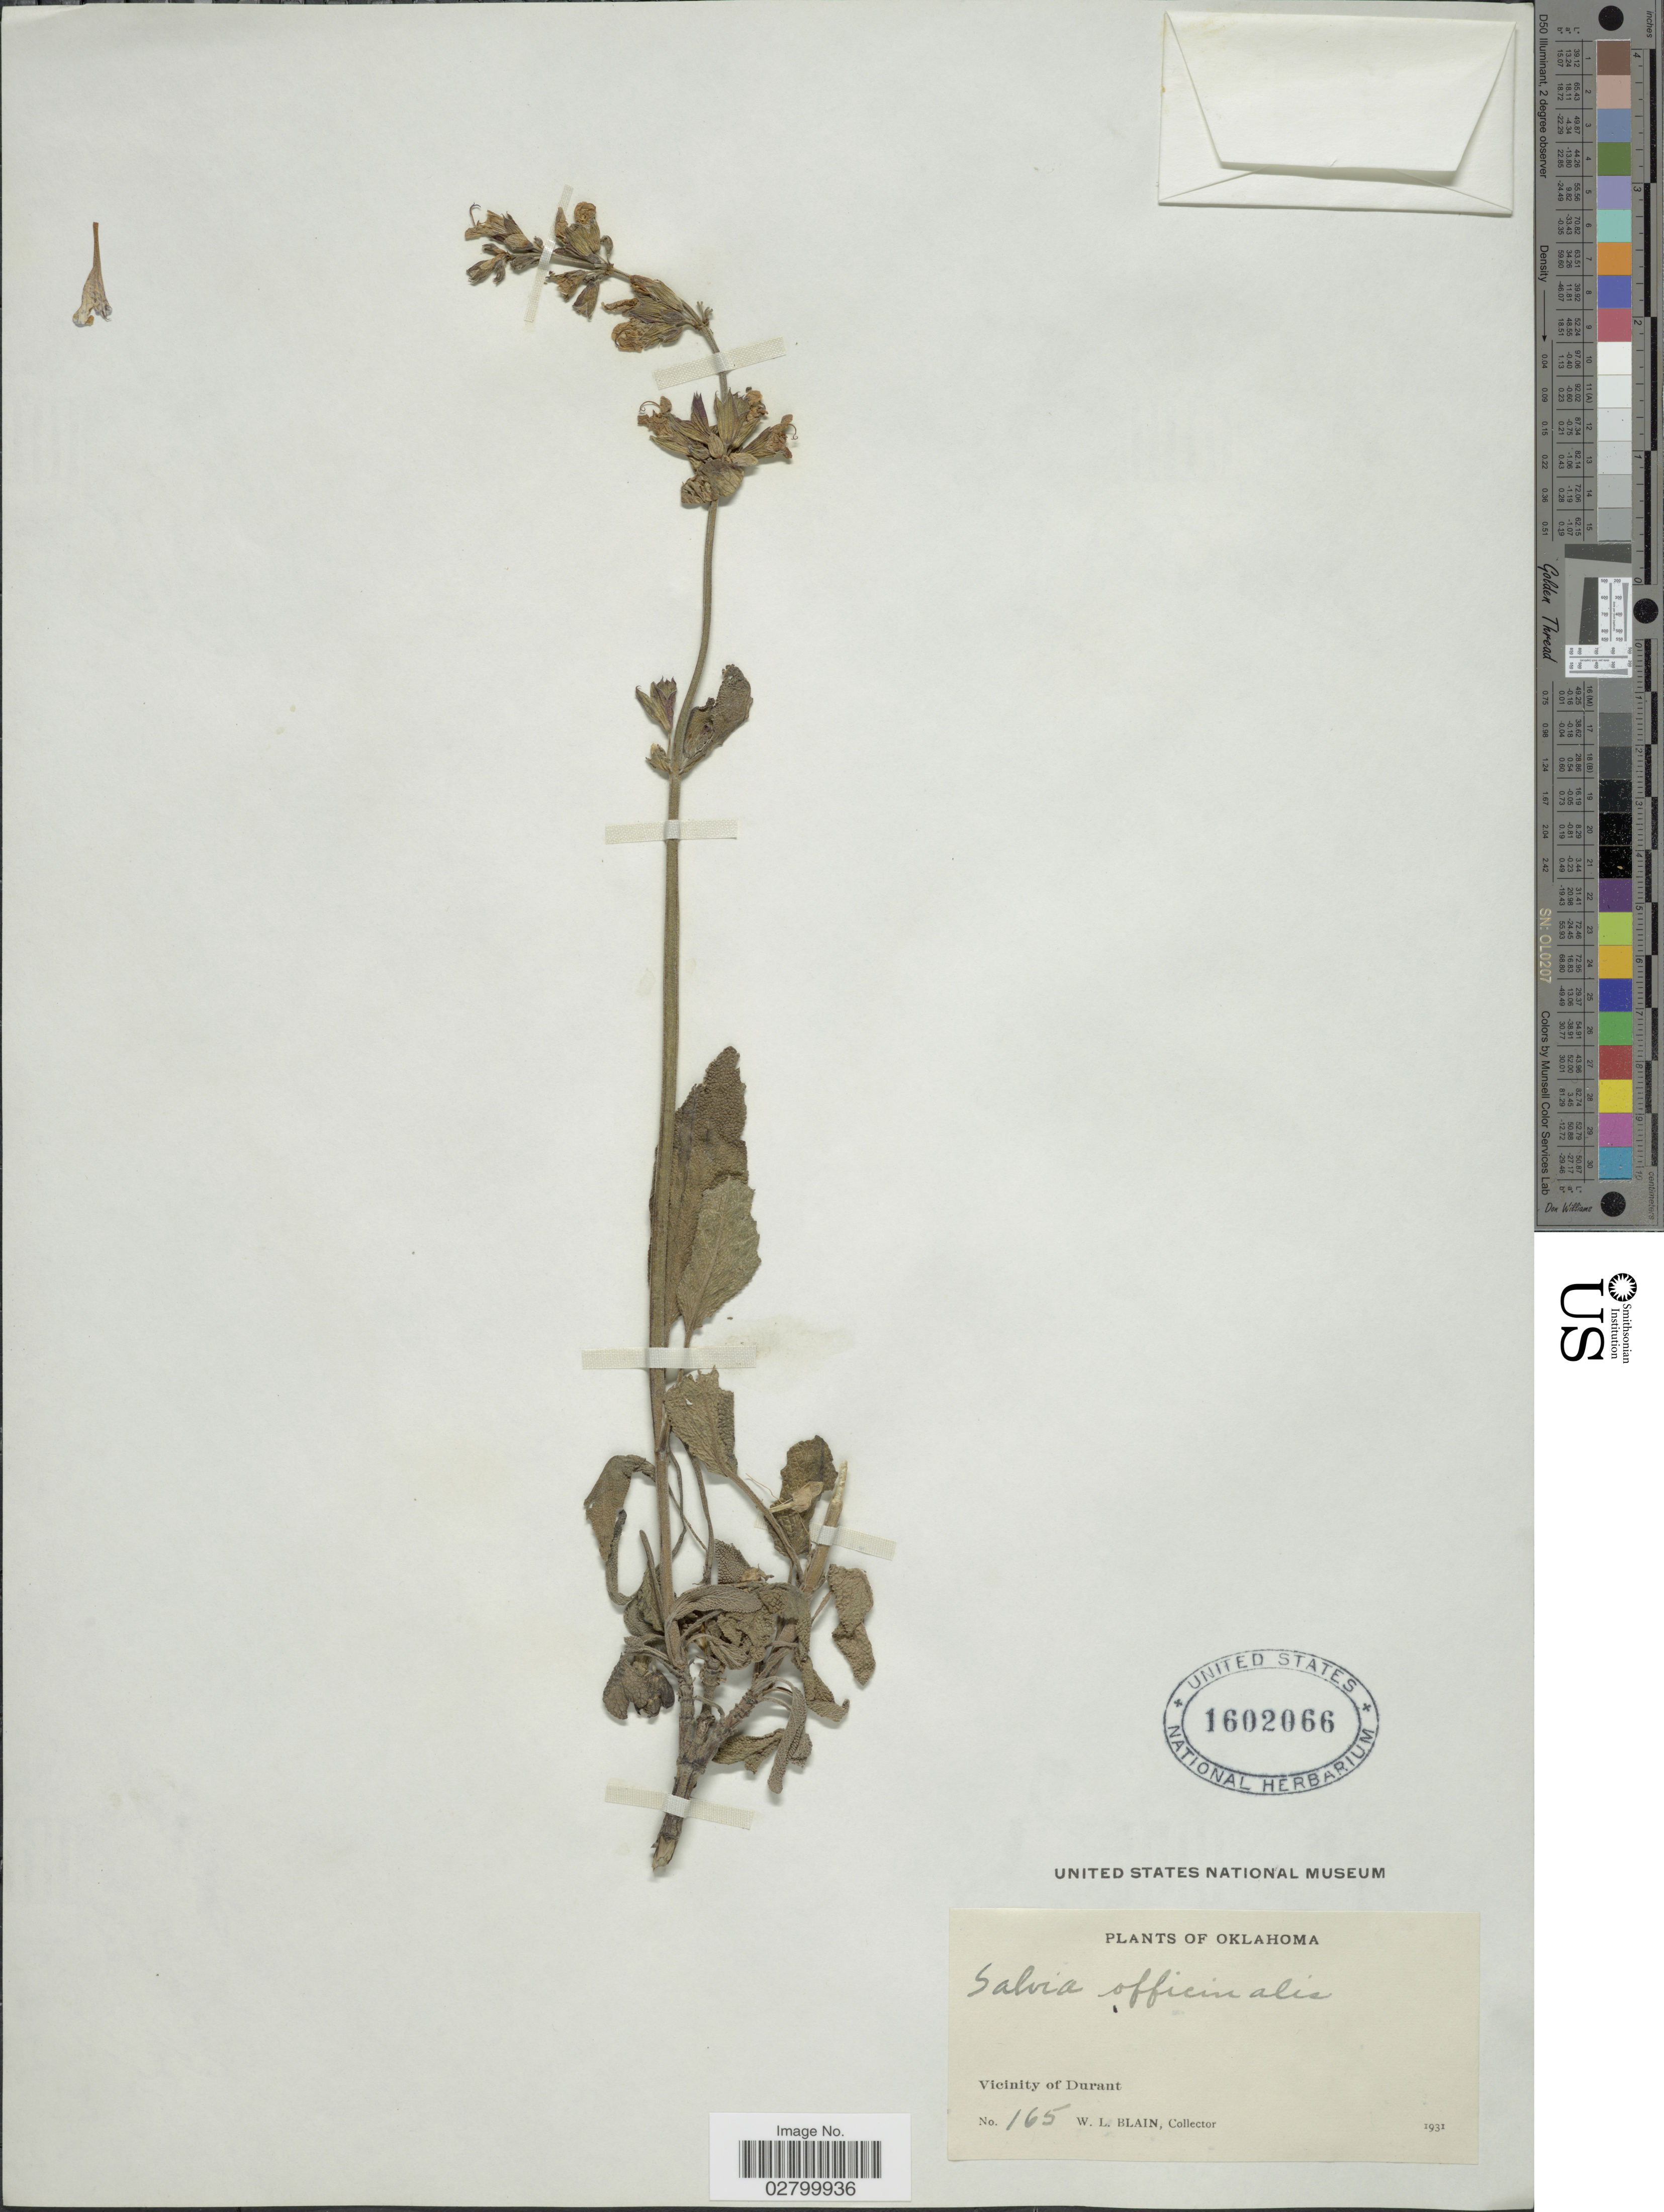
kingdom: Plantae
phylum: Tracheophyta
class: Magnoliopsida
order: Lamiales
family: Lamiaceae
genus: Salvia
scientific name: Salvia officinalis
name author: L.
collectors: W. Blain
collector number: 165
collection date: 1931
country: United States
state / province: Oklahoma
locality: Vicinity of Durant.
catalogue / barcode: US 1602066